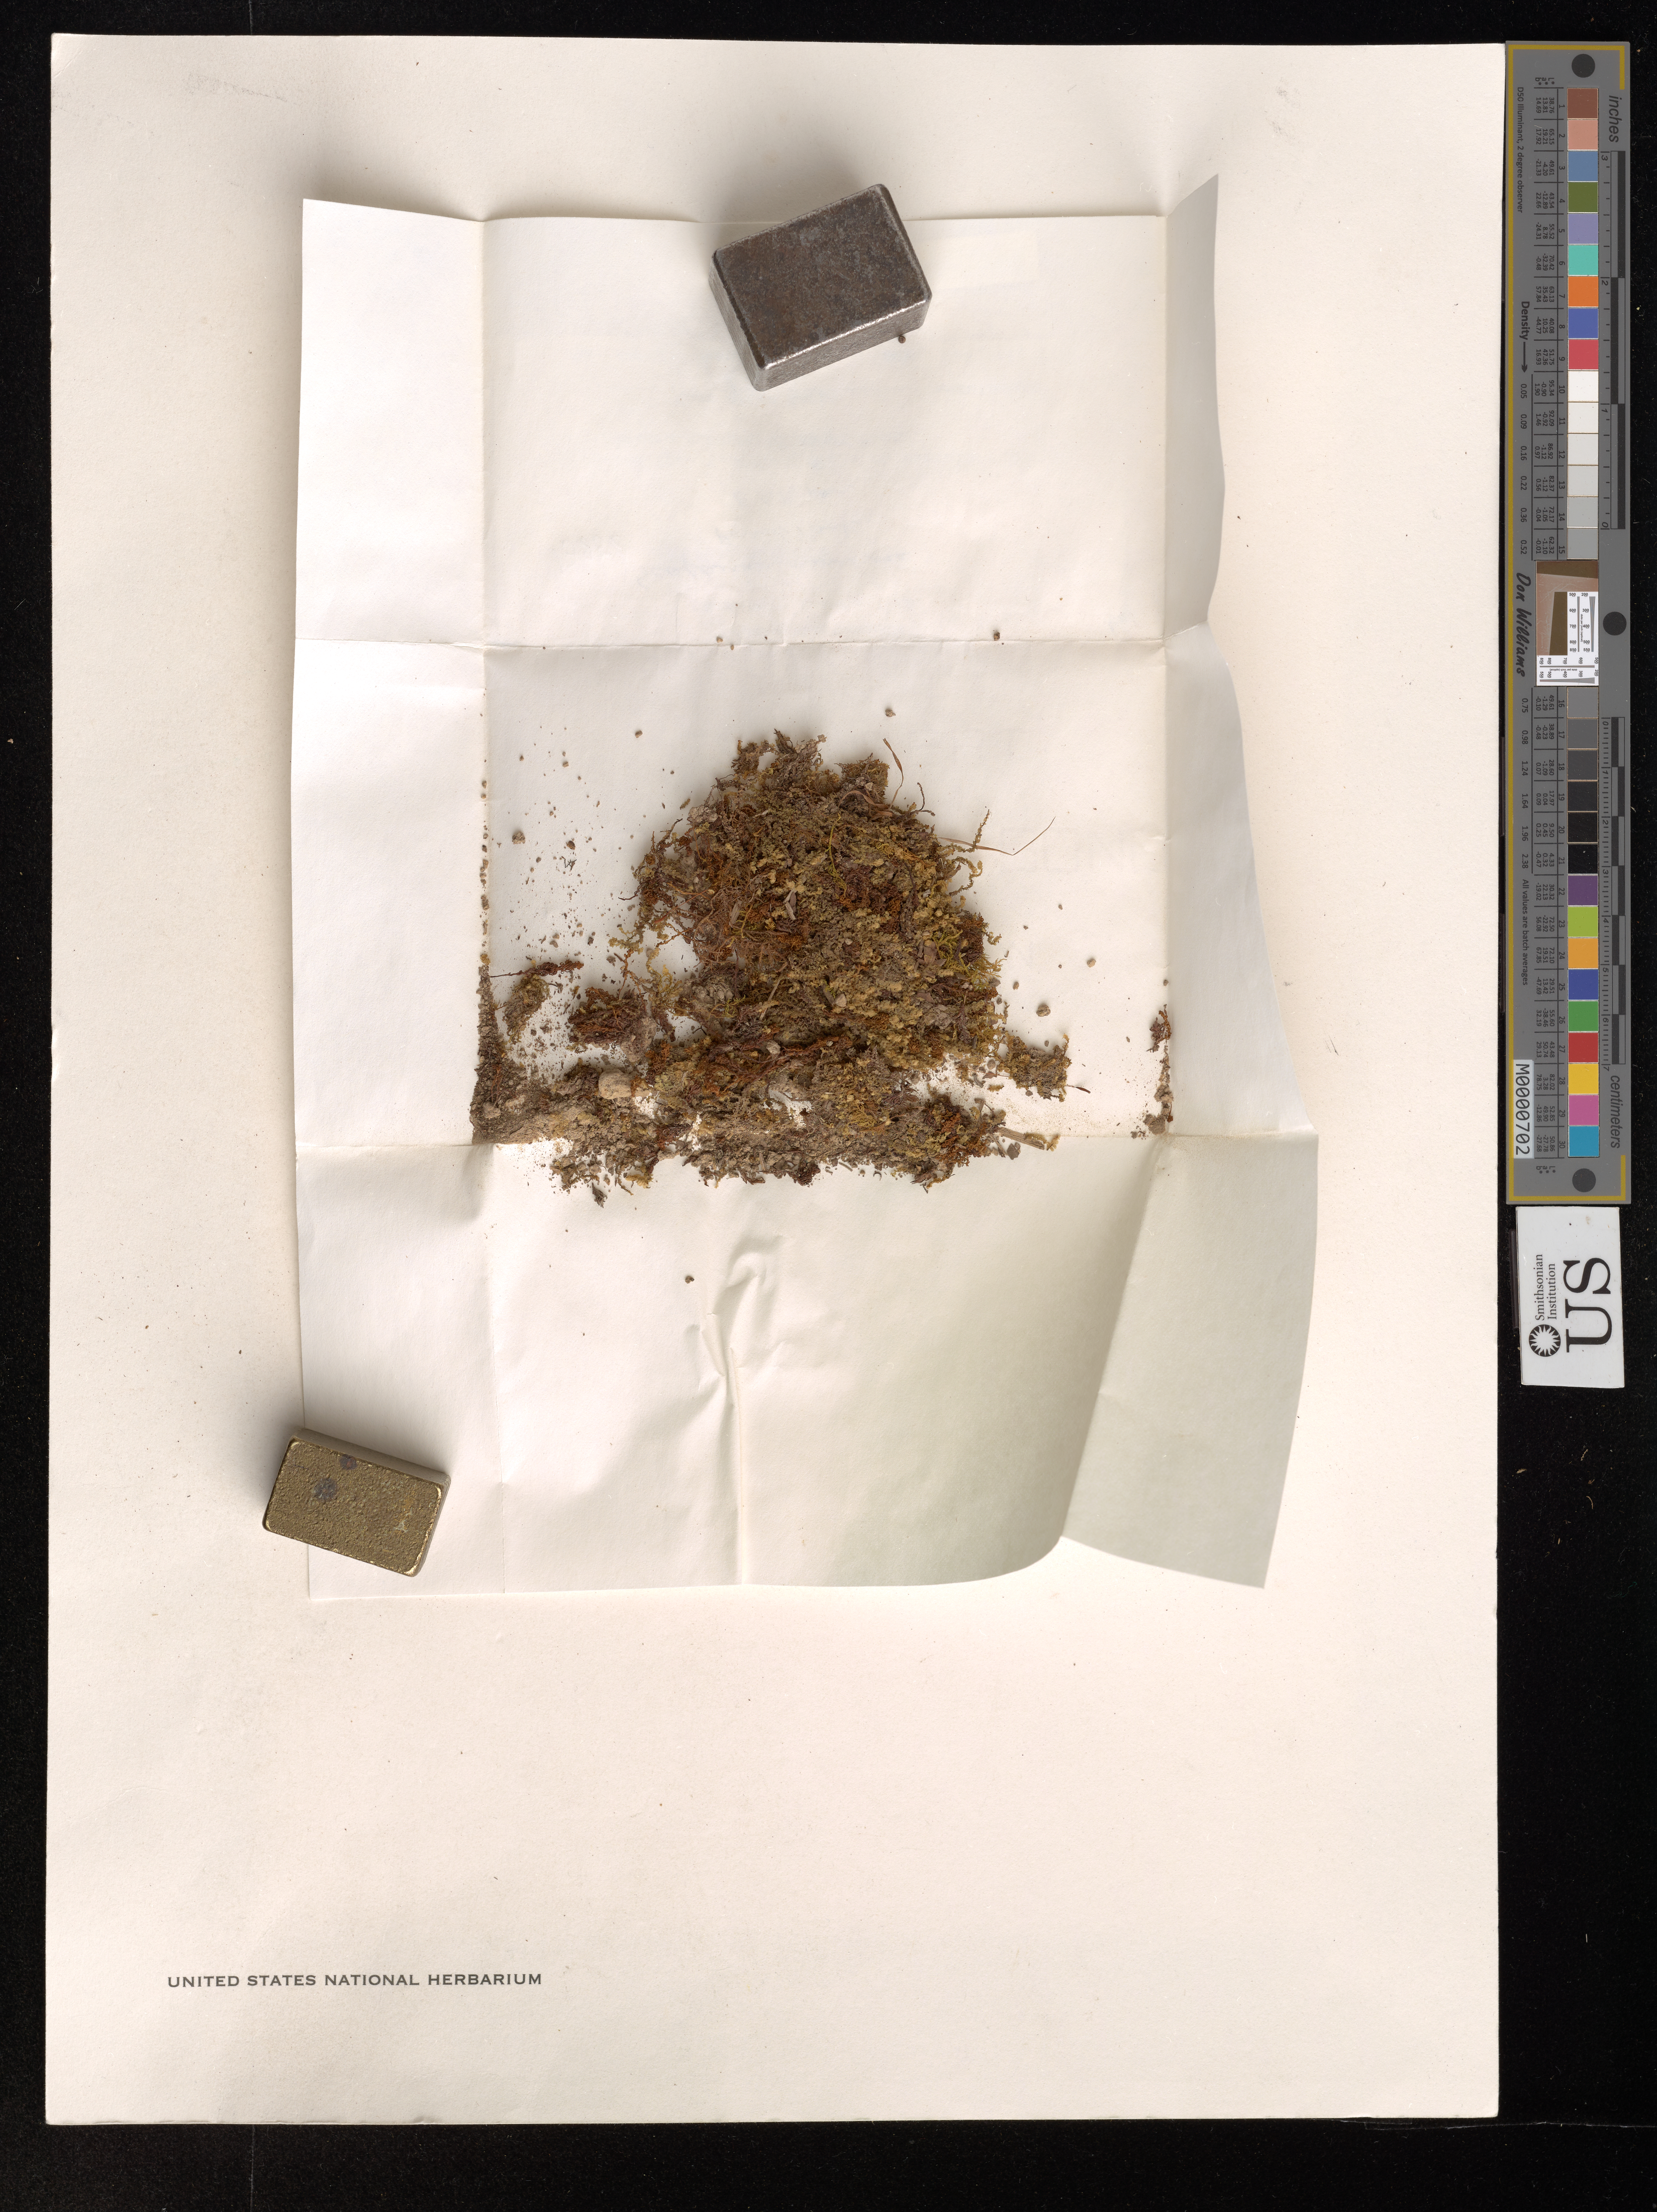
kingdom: Plantae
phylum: Marchantiophyta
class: Jungermanniopsida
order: Jungermanniales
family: Scapaniaceae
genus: Scapania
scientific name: Scapania nemorosa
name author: (L.) Dumort.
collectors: S. C. Tucker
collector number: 13858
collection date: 1976-02-11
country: United States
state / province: Louisiana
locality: Hardwood forest, Forest Park, on Harrell's Ferry Road, eastern suburbs of Baton Rouge. East Baton Rouge Parish.